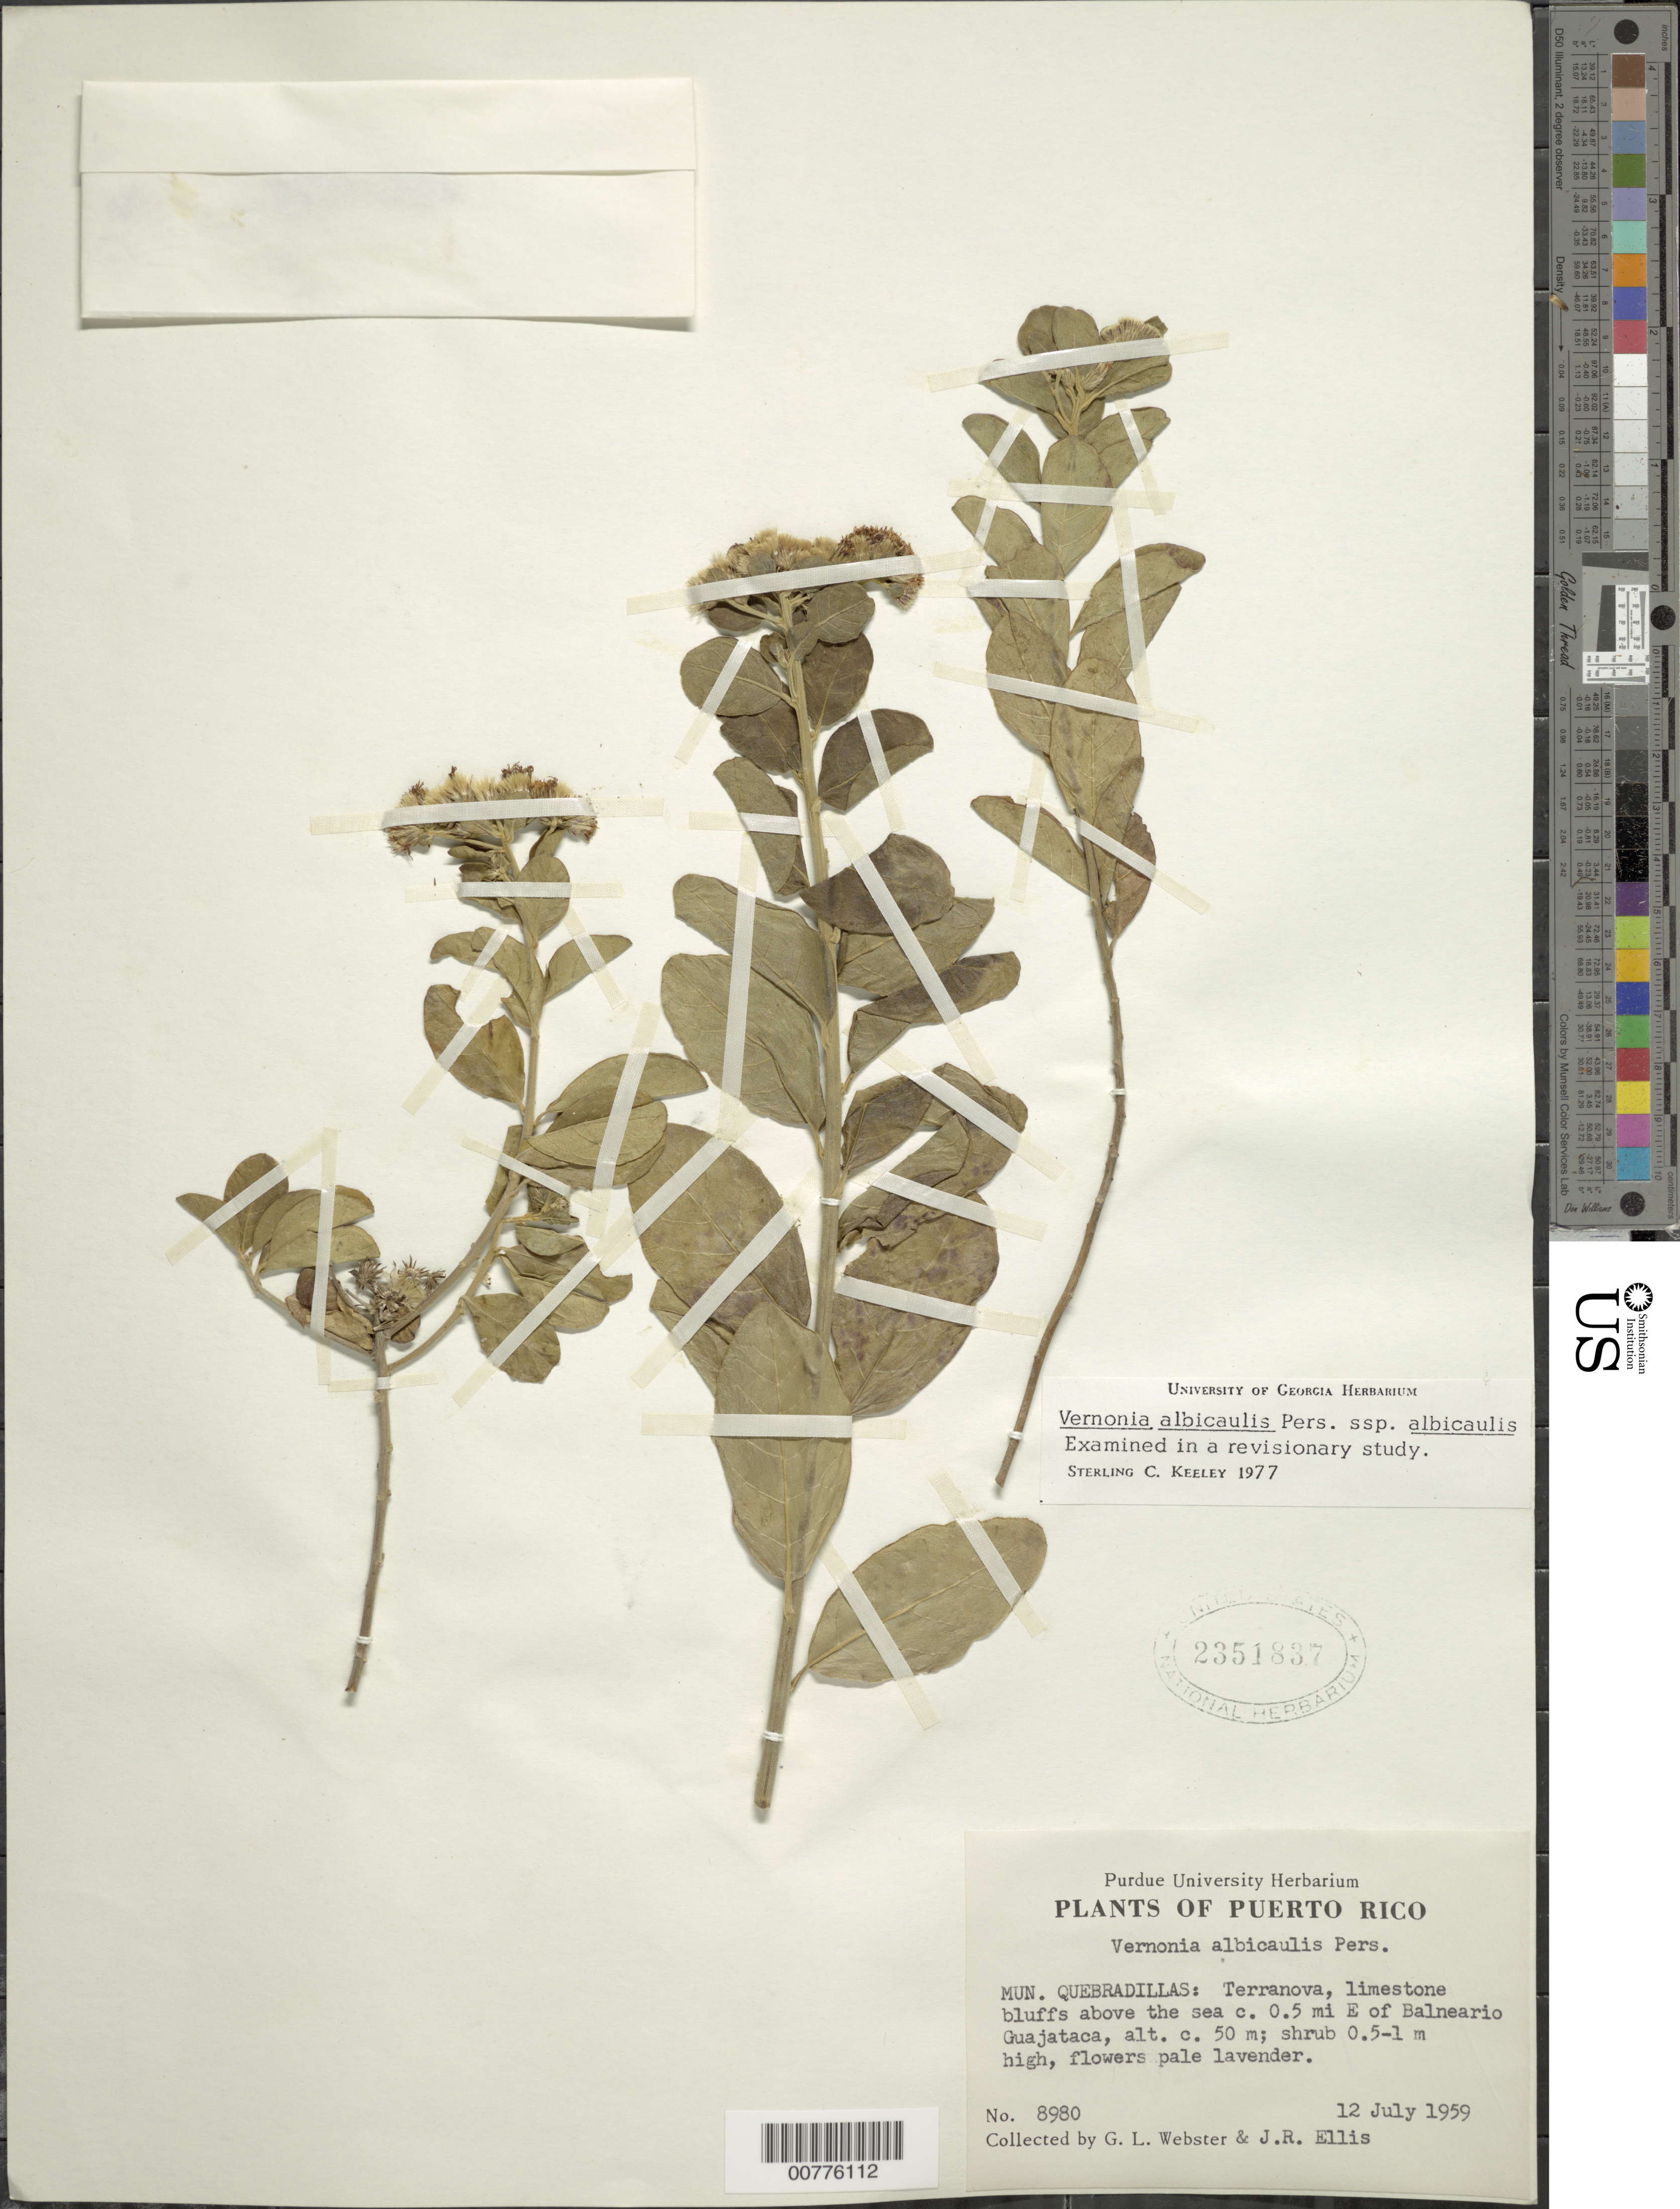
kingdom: Plantae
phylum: Tracheophyta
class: Magnoliopsida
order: Asterales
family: Asteraceae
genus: Lepidaploa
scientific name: Lepidaploa glabra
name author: (Willd.) H. Rob.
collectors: G. L. Webster & J. R. Ellis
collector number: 8980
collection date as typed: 12 Jul 1959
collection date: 1959-07-12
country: Puerto Rico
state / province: Quebradillas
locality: Terranova, limestone bluffs above the sea ca. 0.5 mi E of Balneario Guajataca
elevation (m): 50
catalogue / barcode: US 2351837